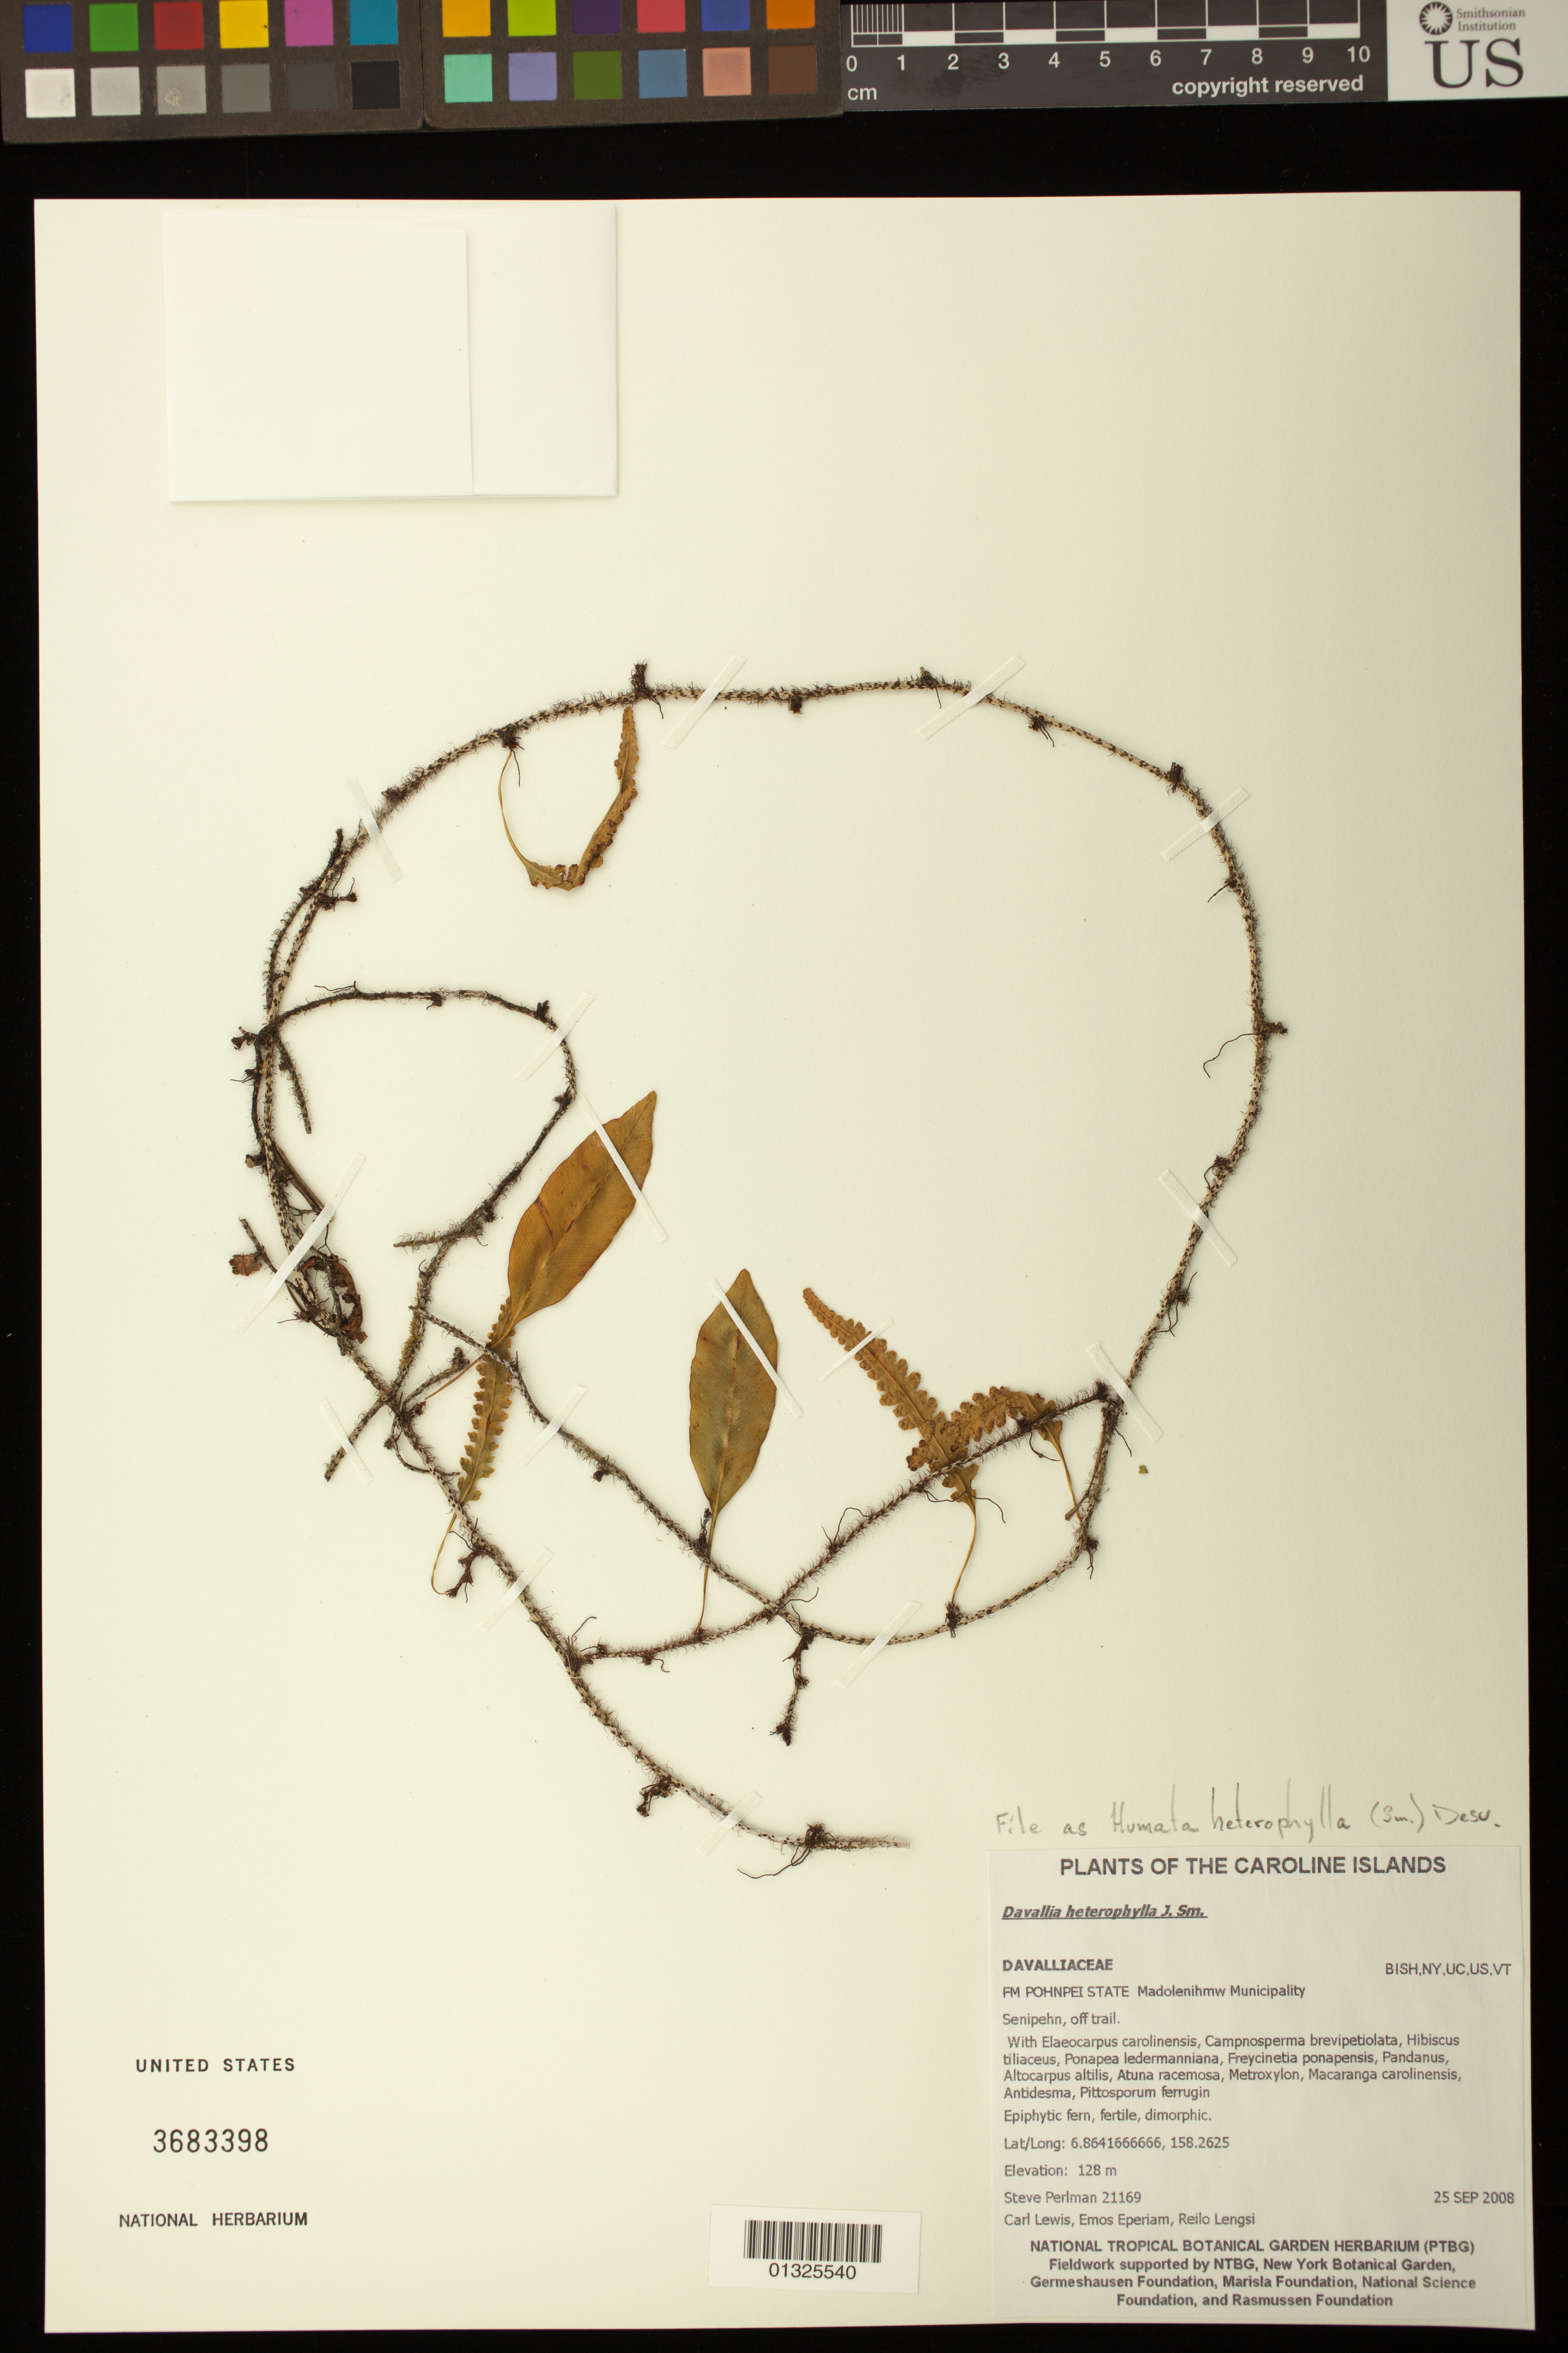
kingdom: Plantae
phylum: Tracheophyta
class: Polypodiopsida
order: Polypodiales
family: Davalliaceae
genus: Humata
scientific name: Humata heterophylla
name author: (Sm.) Desv.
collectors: S. P. Perlman, C. Lewis, P. Eperiam & R. Lengsi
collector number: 21169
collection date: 2008-09-25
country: Micronesia, Federated States of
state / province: Pohnpei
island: Pohnpei [Ponape]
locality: Madolenihmw Municipality, Senipehn, off trail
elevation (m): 128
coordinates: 6.8641666666, 158.2625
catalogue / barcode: US 3683398